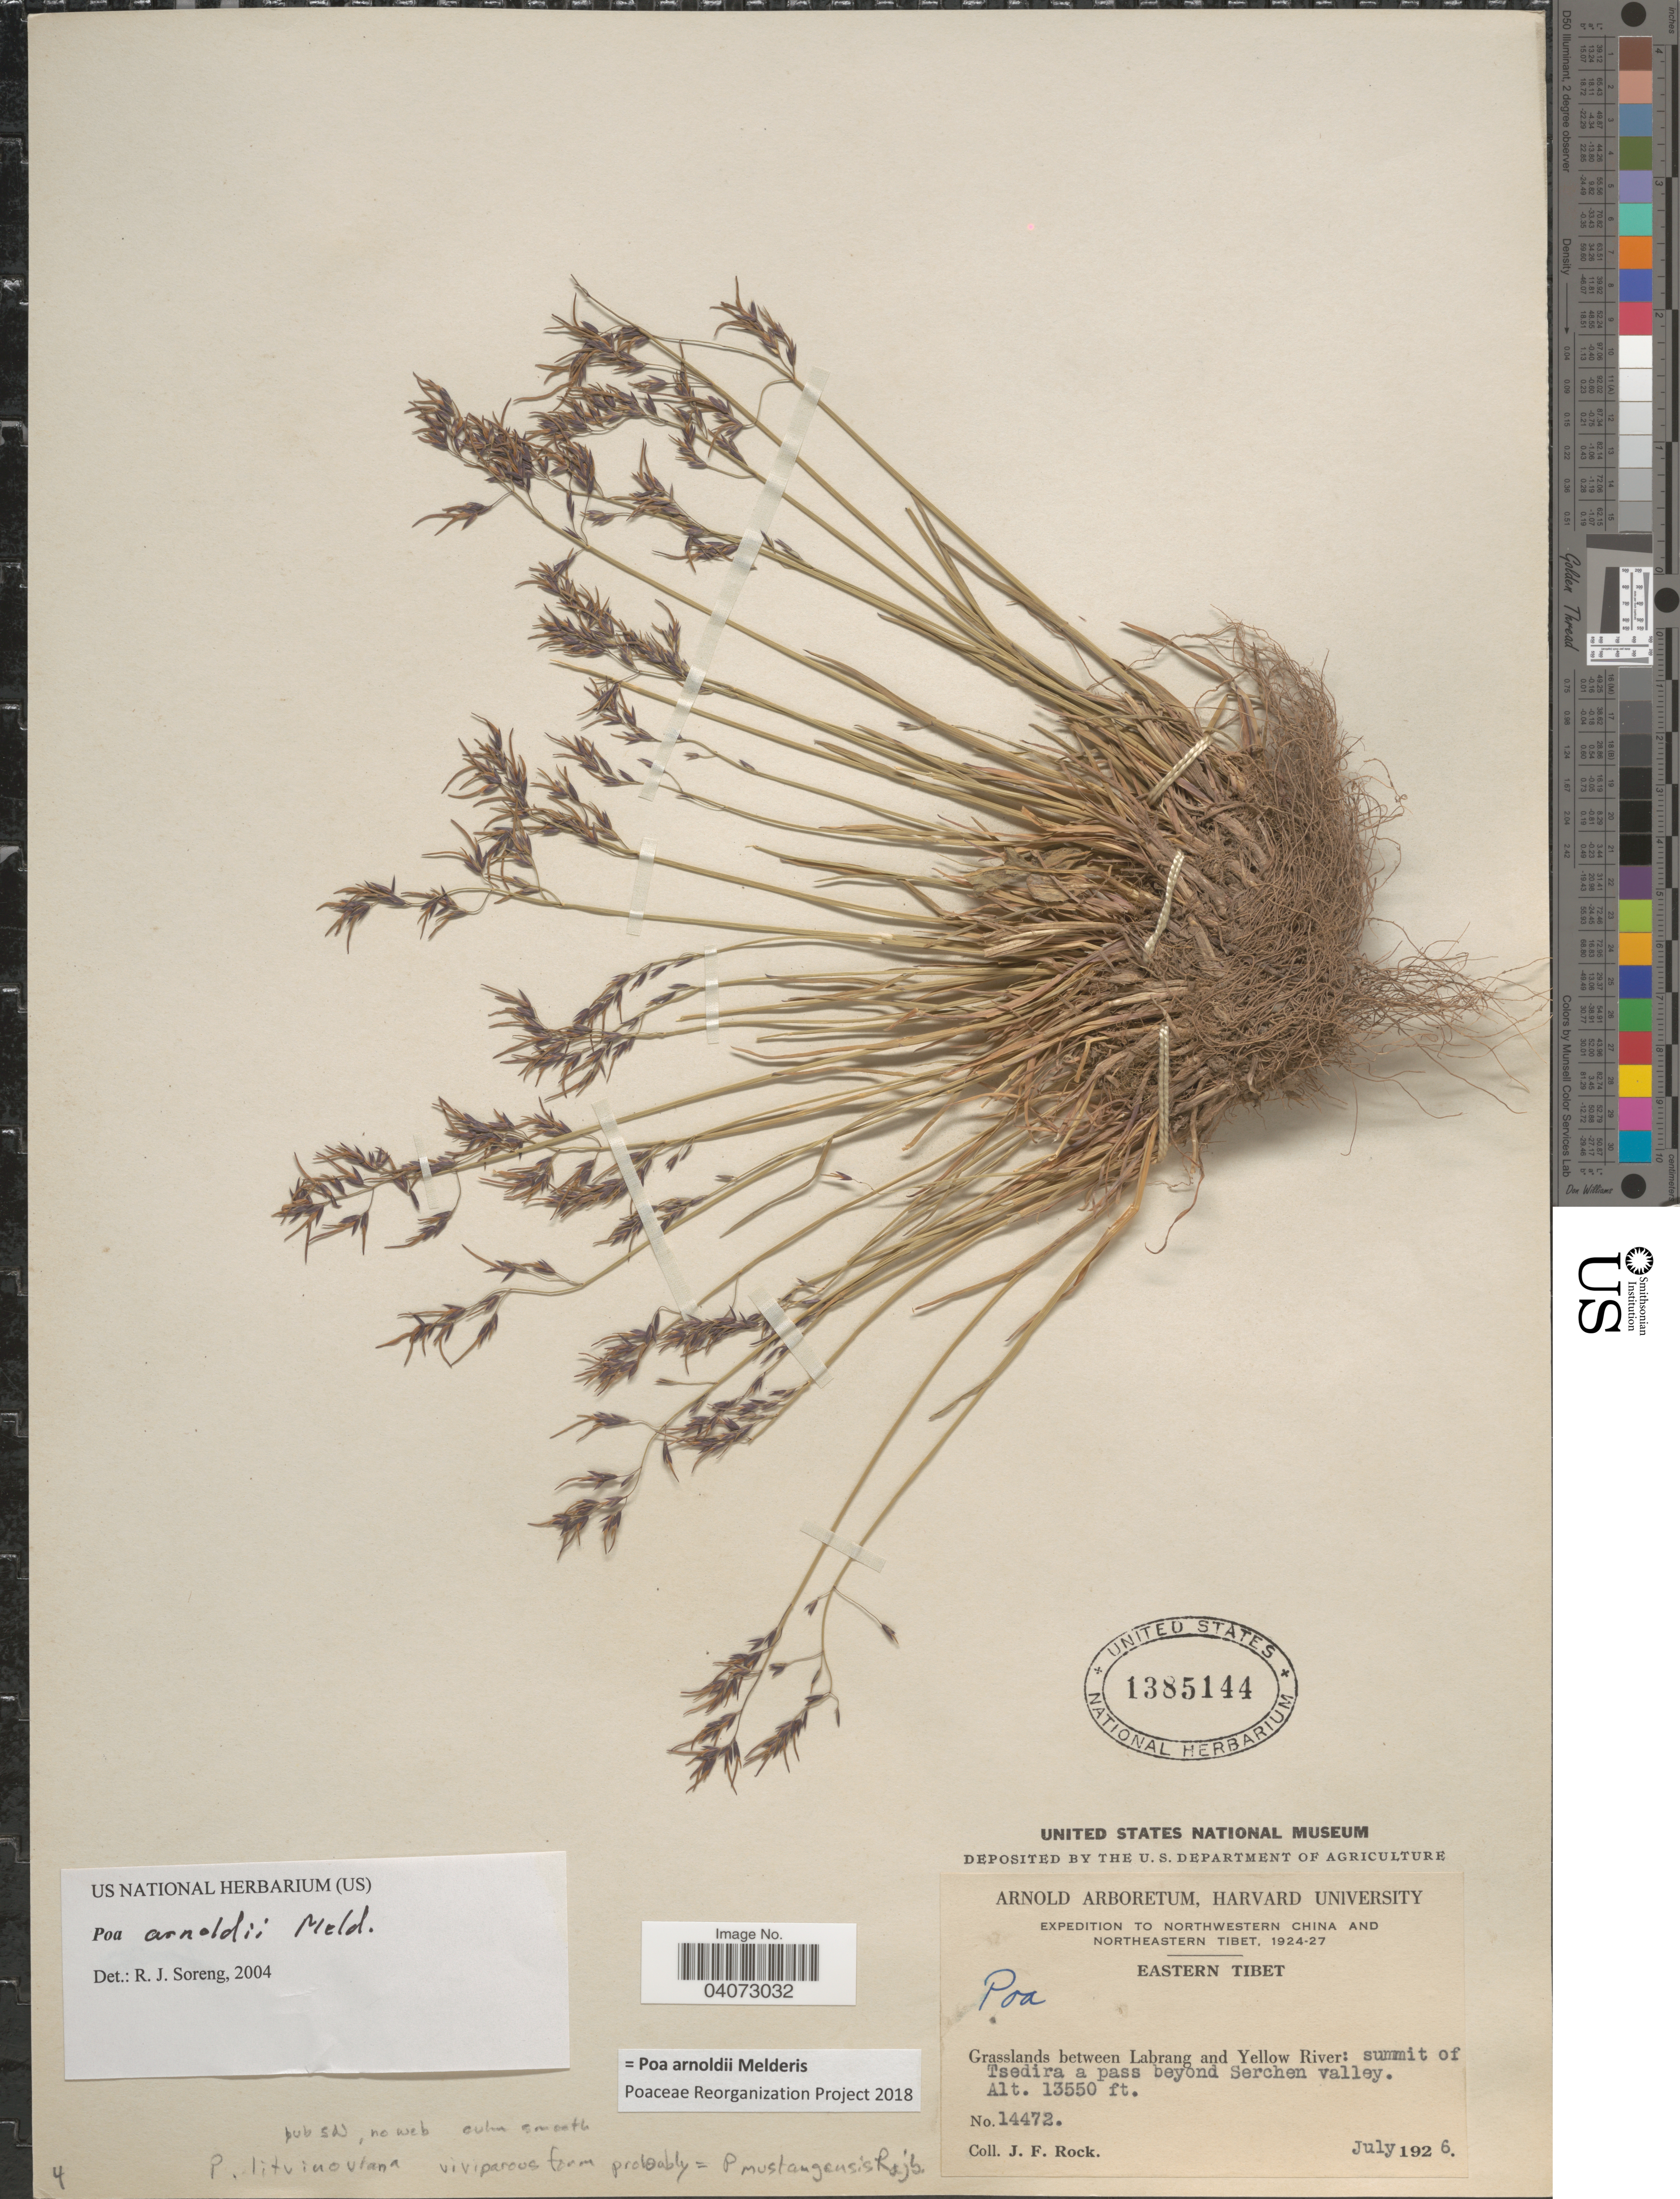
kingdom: Plantae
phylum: Tracheophyta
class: Liliopsida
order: Poales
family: Poaceae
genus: Poa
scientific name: Poa arnoldii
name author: Melderis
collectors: J. Rock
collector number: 14472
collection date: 1926-07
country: China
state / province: Xizang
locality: Expedition to Northwestern China and Northeastern Tibet, 1924-27. Eastern Tibet. Grasslands between Labrang and Yellow River: summit of Tsedira a pass beyond Serchen valley.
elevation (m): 4130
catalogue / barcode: US 1385144